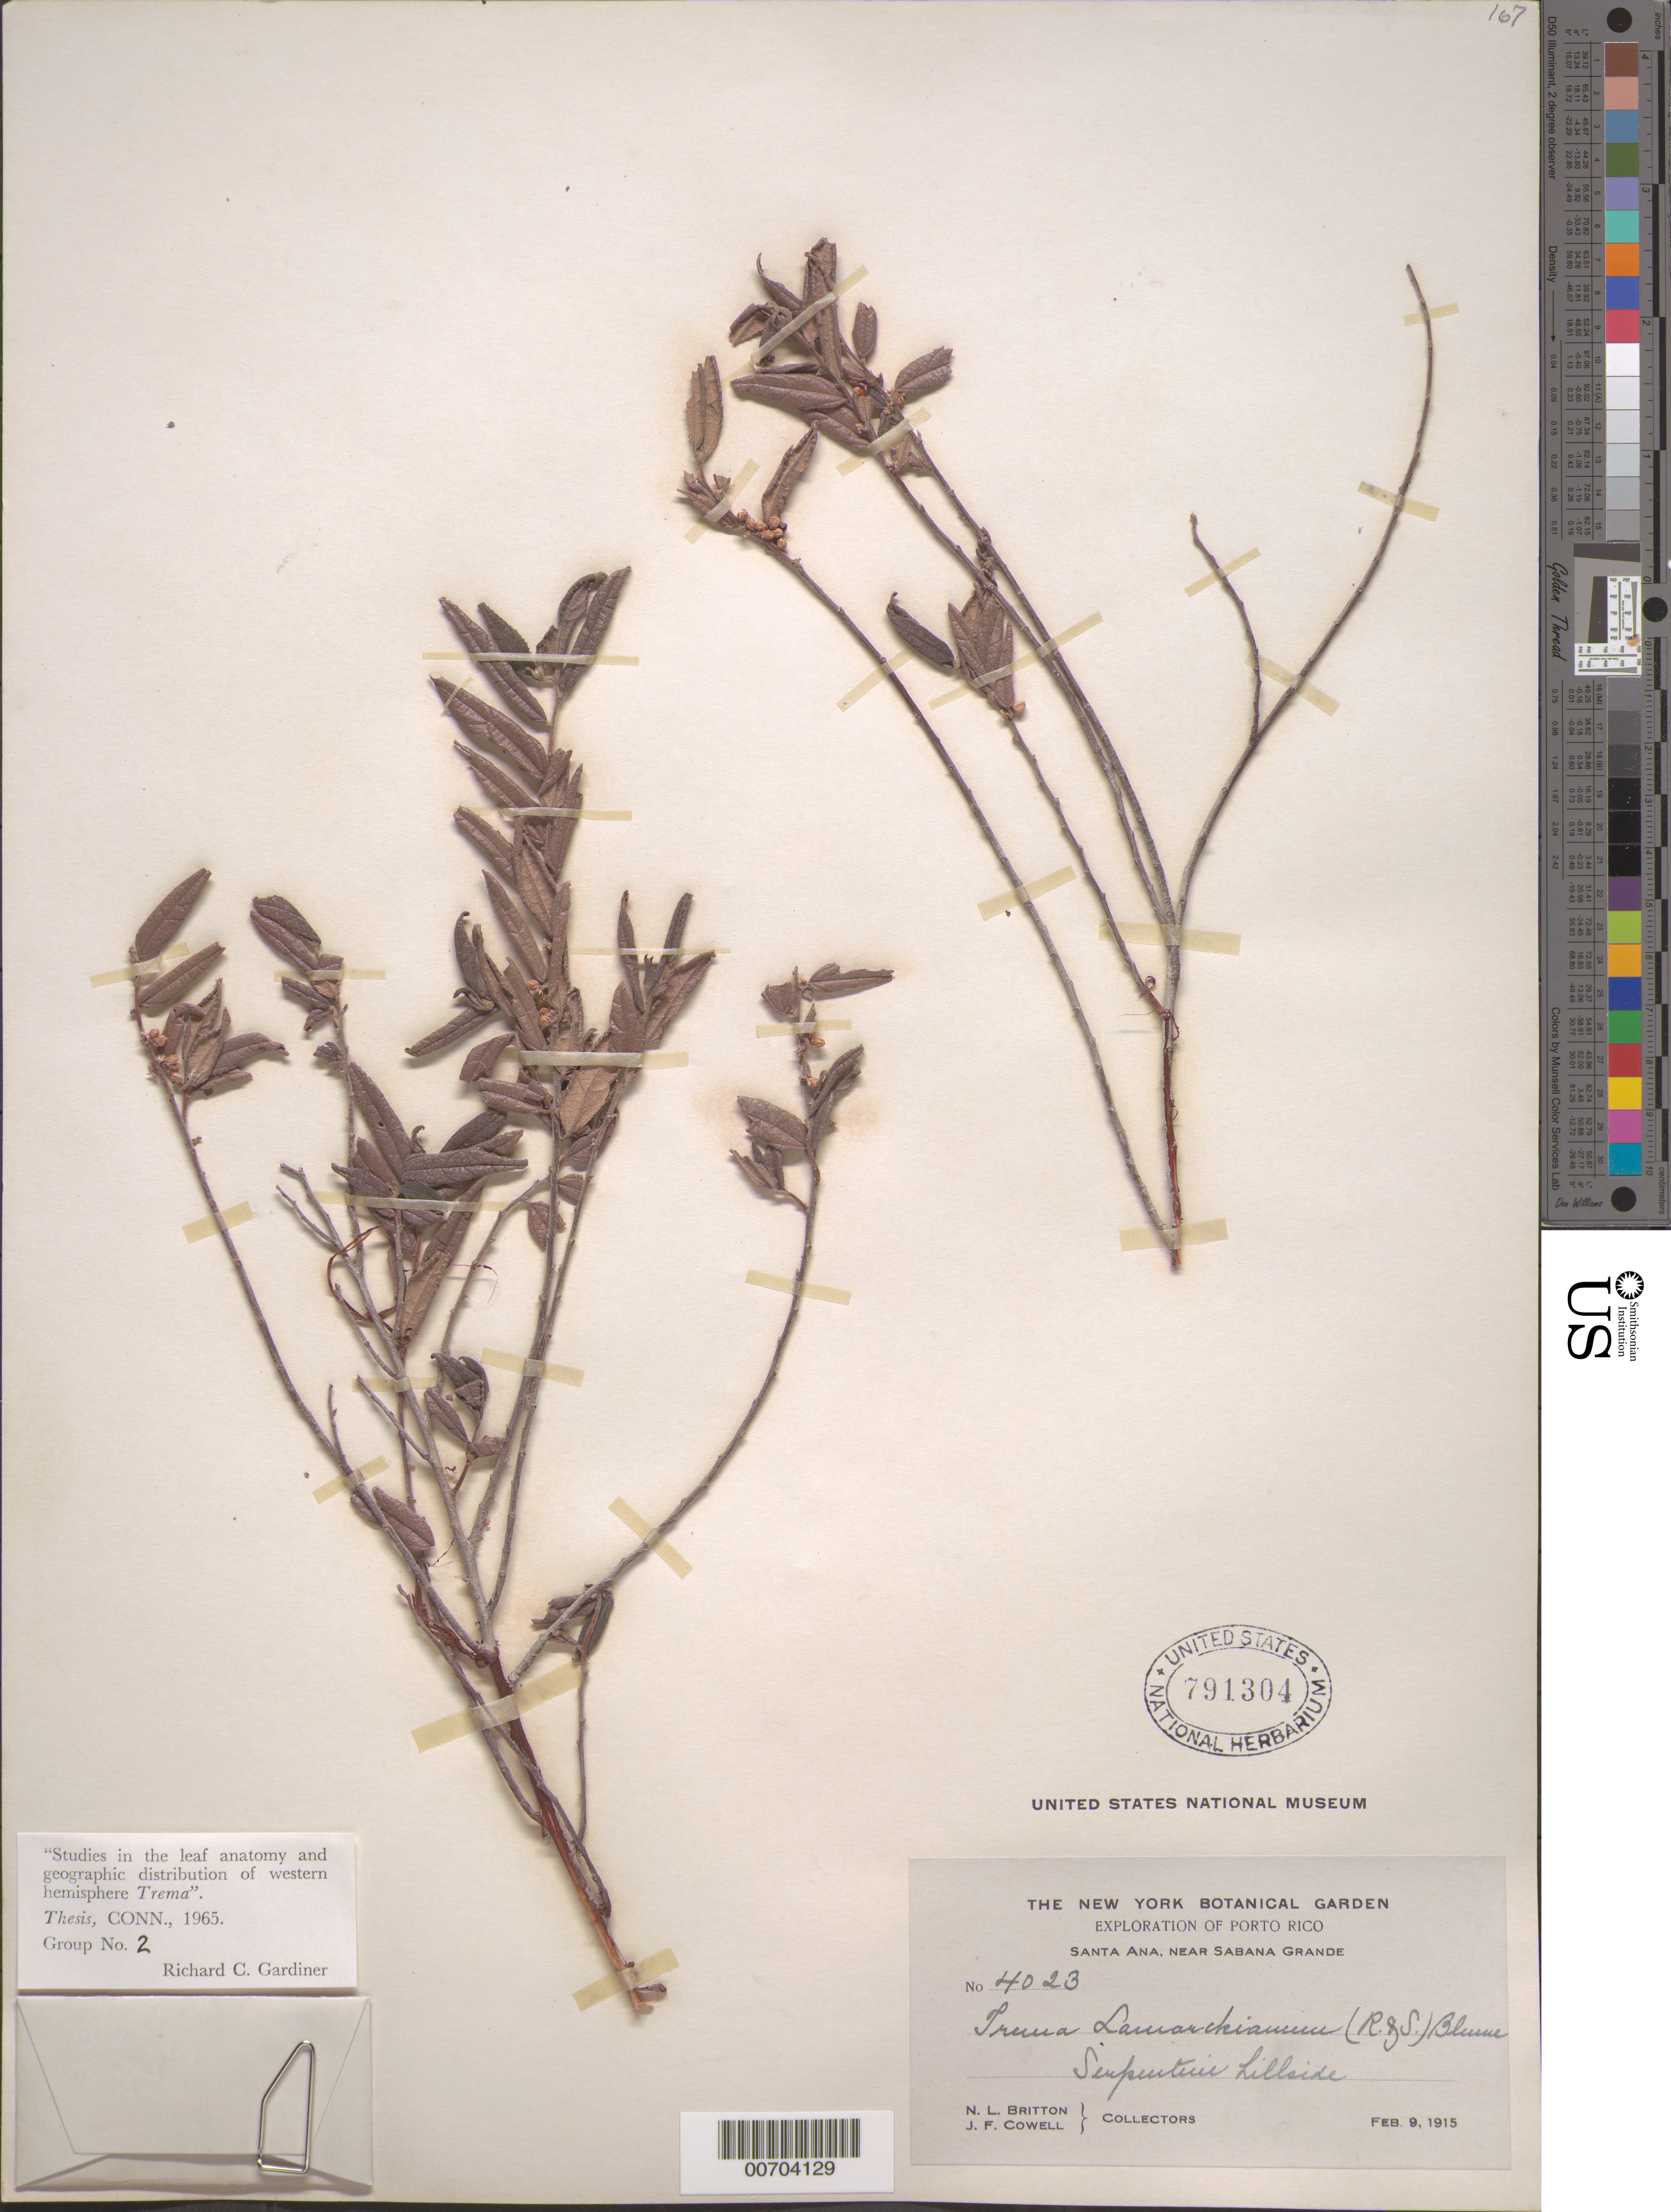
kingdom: Plantae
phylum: Tracheophyta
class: Magnoliopsida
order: Rosales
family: Cannabaceae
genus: Trema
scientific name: Trema lamarckianum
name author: (Schult.) Blume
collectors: N. Britton & J. F. Cowell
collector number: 4023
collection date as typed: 09 Feb 1915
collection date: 1915-02-09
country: Puerto Rico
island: Greater Antilles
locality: Santa Ana, Sabana Grande, near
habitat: Serpentine Hillside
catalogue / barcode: US 791304